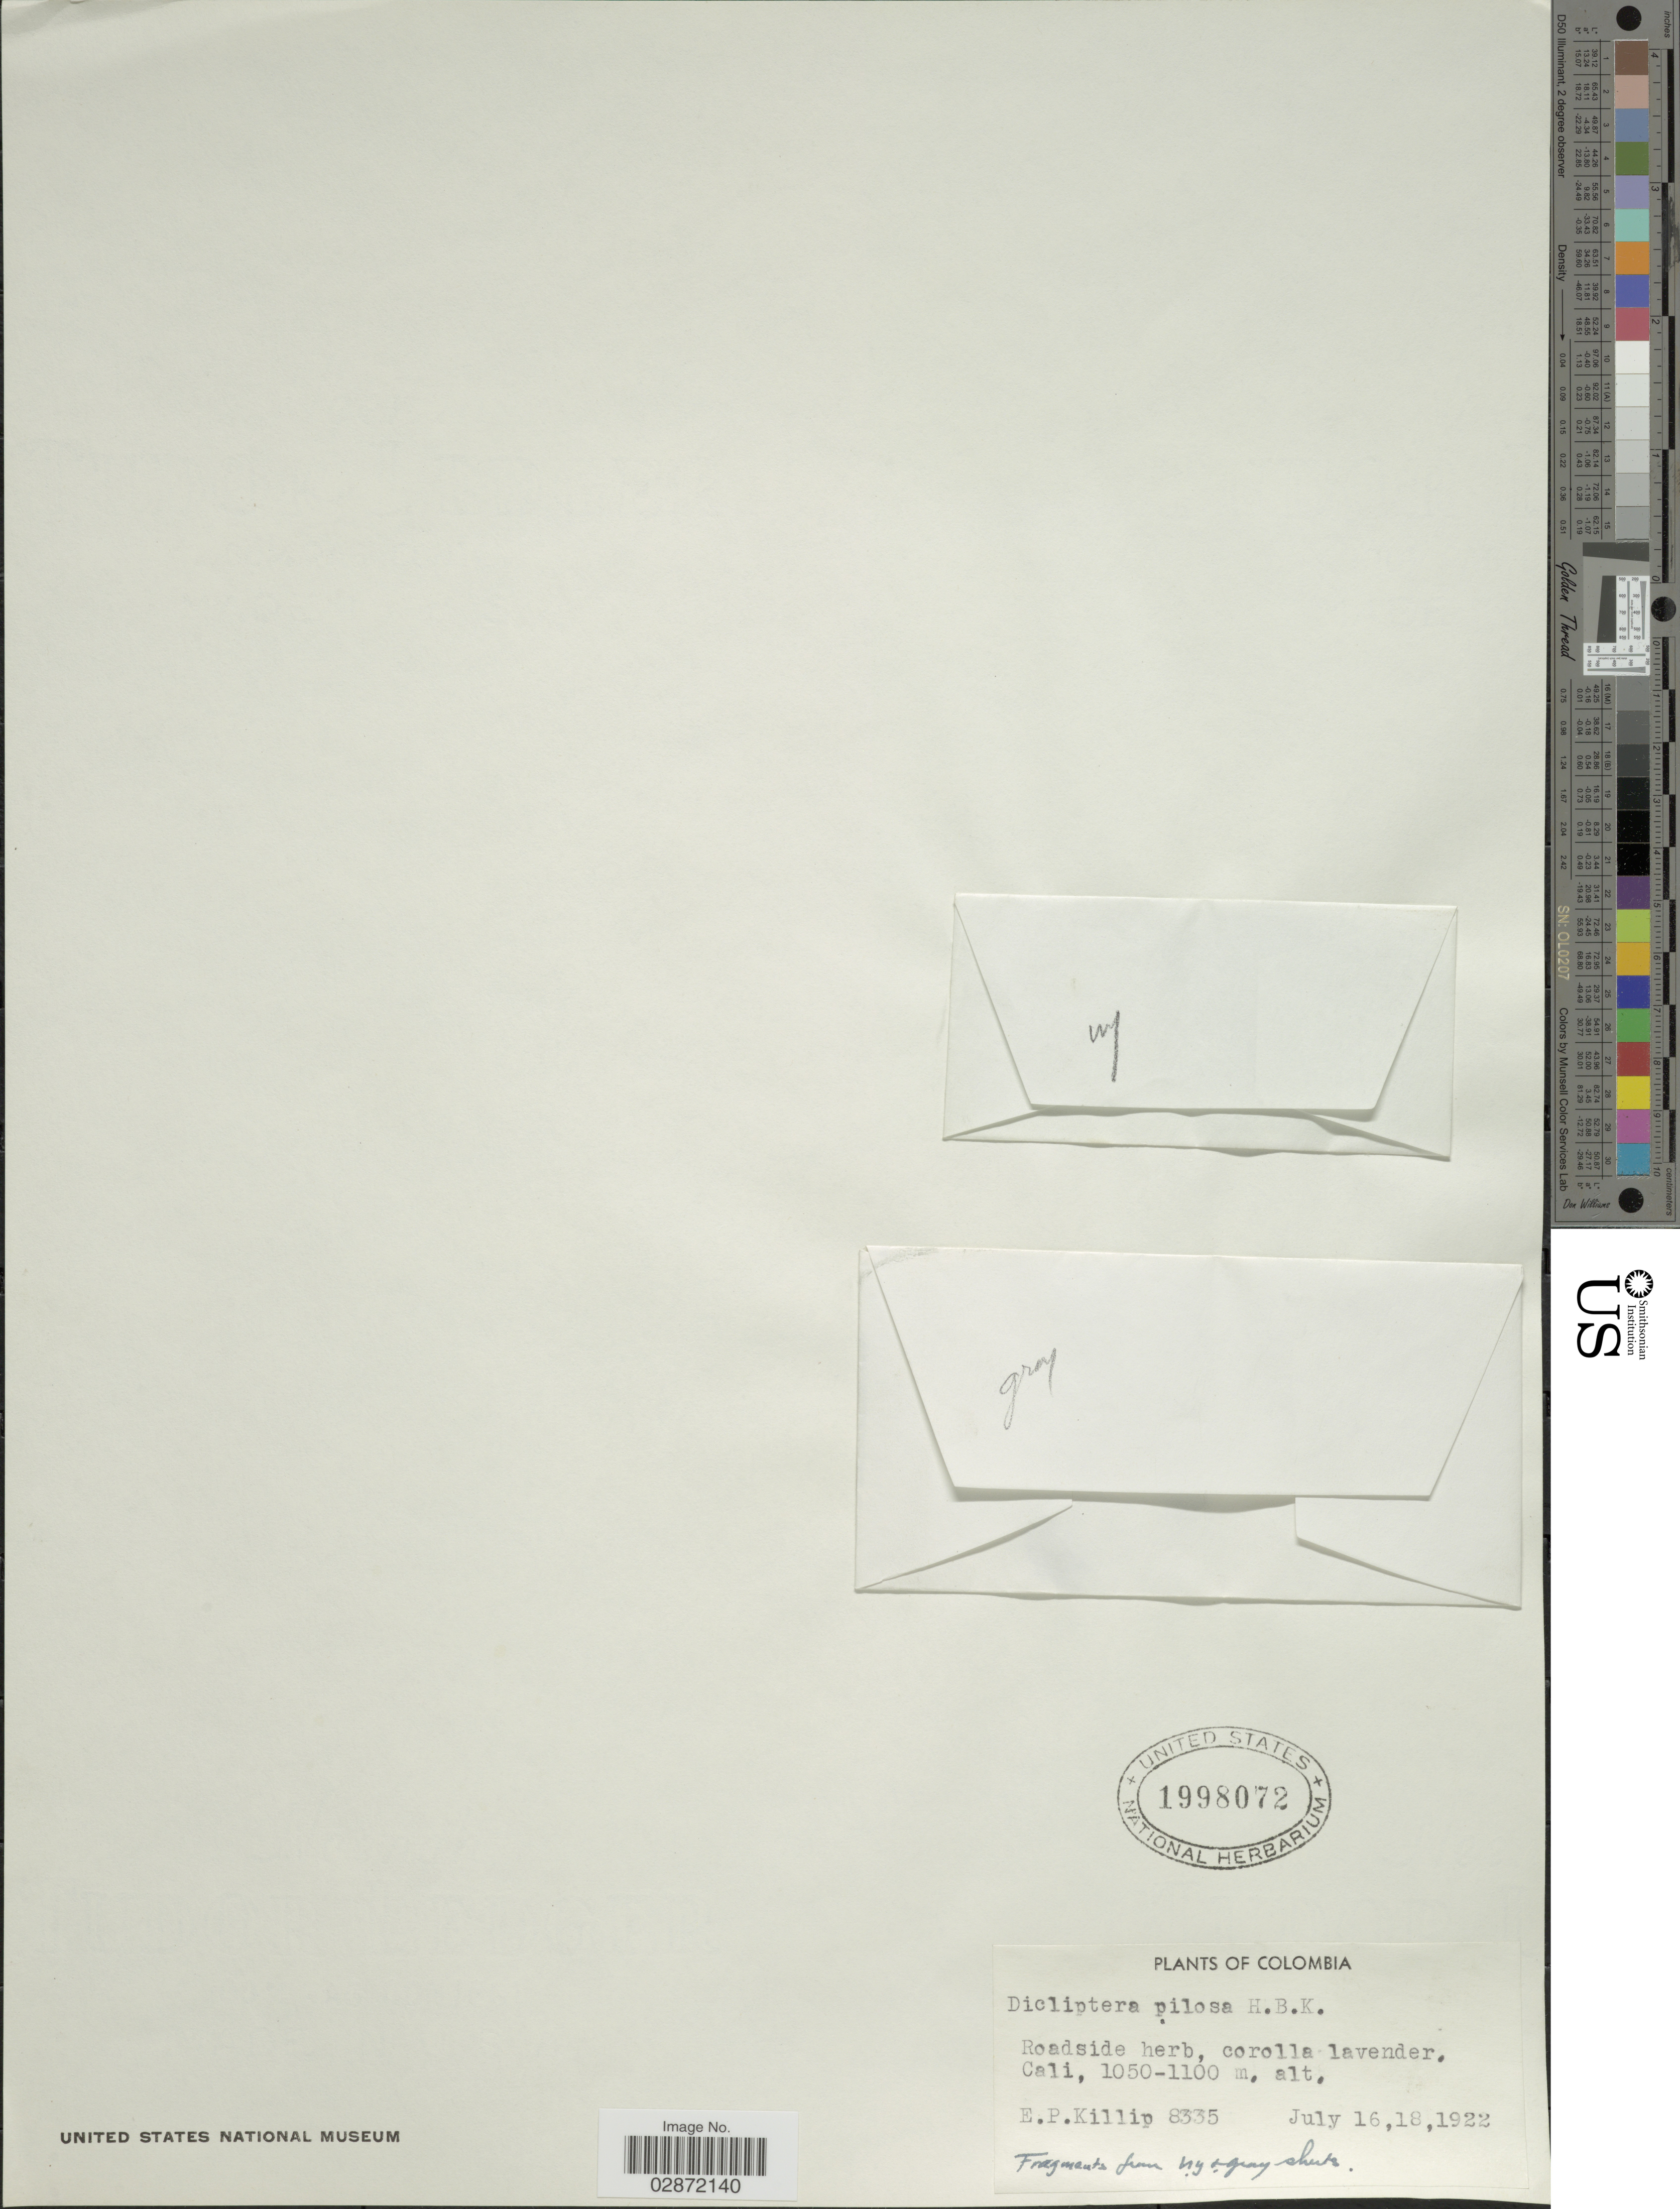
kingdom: Plantae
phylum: Tracheophyta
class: Magnoliopsida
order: Lamiales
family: Acanthaceae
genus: Dicliptera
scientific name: Dicliptera pilosa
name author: Kunth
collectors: E. P. Killip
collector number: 8335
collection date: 1922-07-16/1922-07-18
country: Colombia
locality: Cali.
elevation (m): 1050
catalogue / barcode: US 1998072